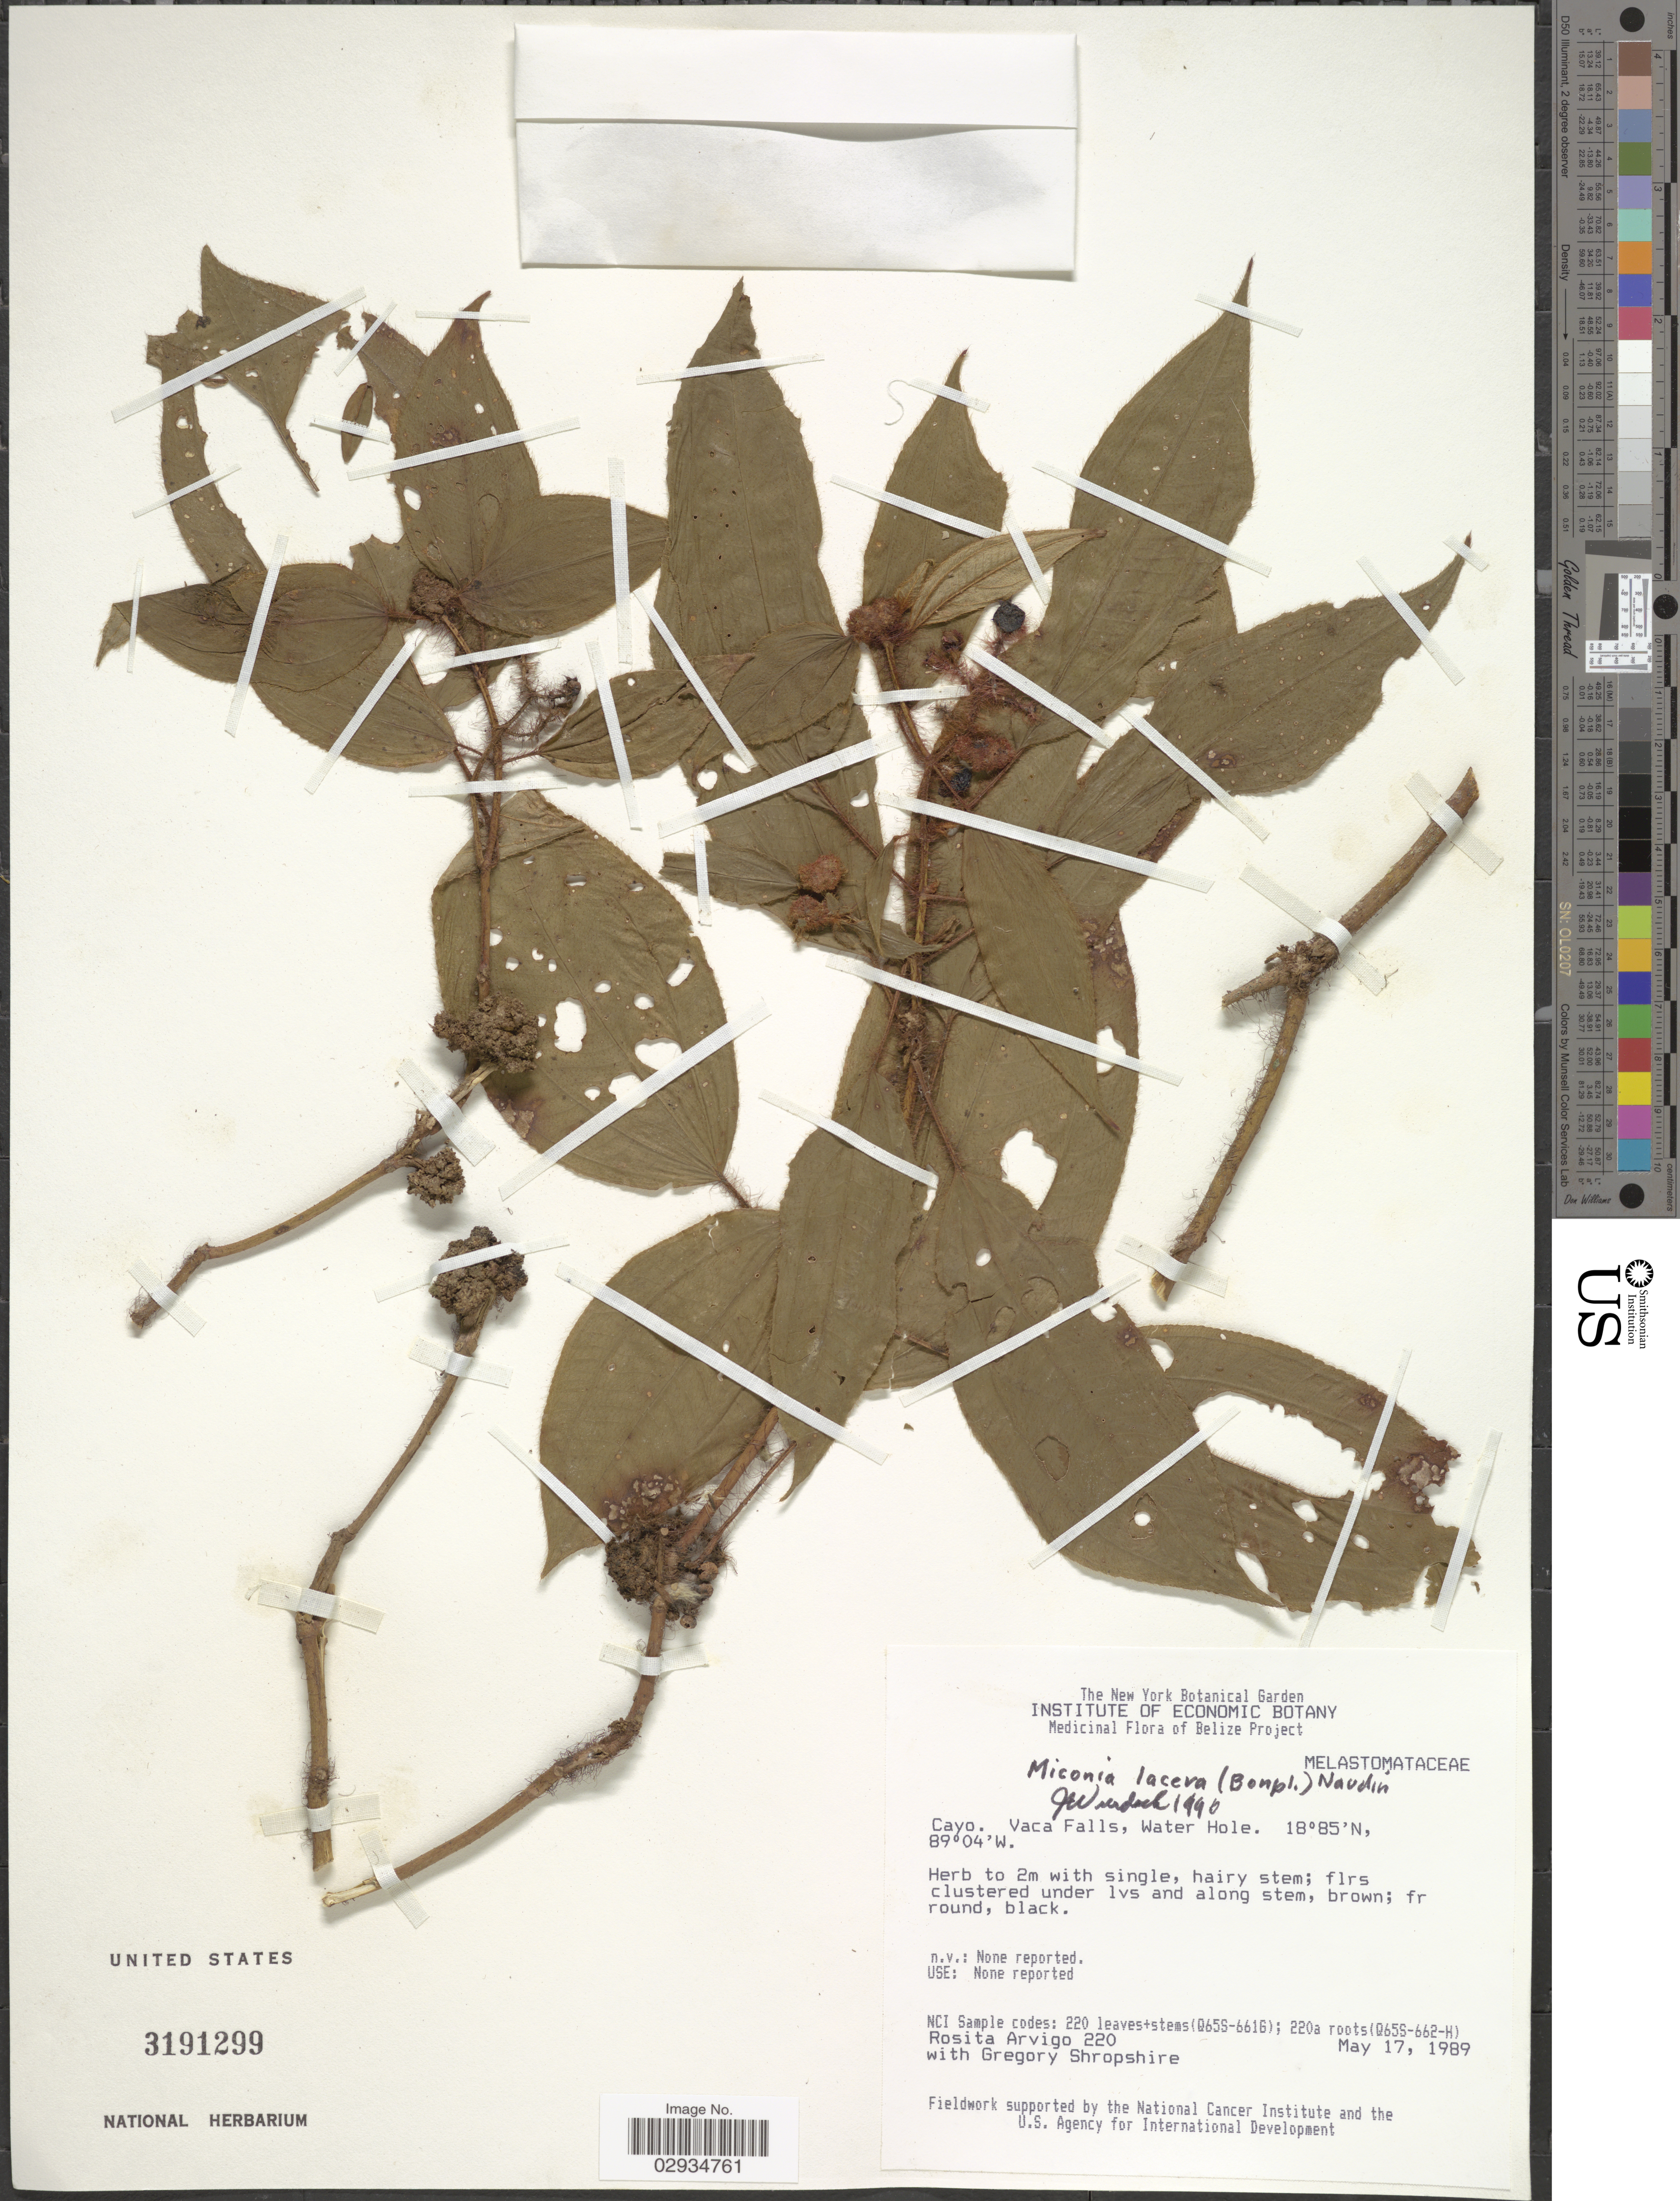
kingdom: Plantae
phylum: Tracheophyta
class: Magnoliopsida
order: Myrtales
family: Melastomataceae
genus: Miconia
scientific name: Miconia lacera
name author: (Bonpl.) Naudin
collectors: R. Arvigo & G. Shropshire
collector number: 220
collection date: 1989-05-17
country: Belize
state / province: Cayo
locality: Vaca Falls, Water Hole.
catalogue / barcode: US 3191299